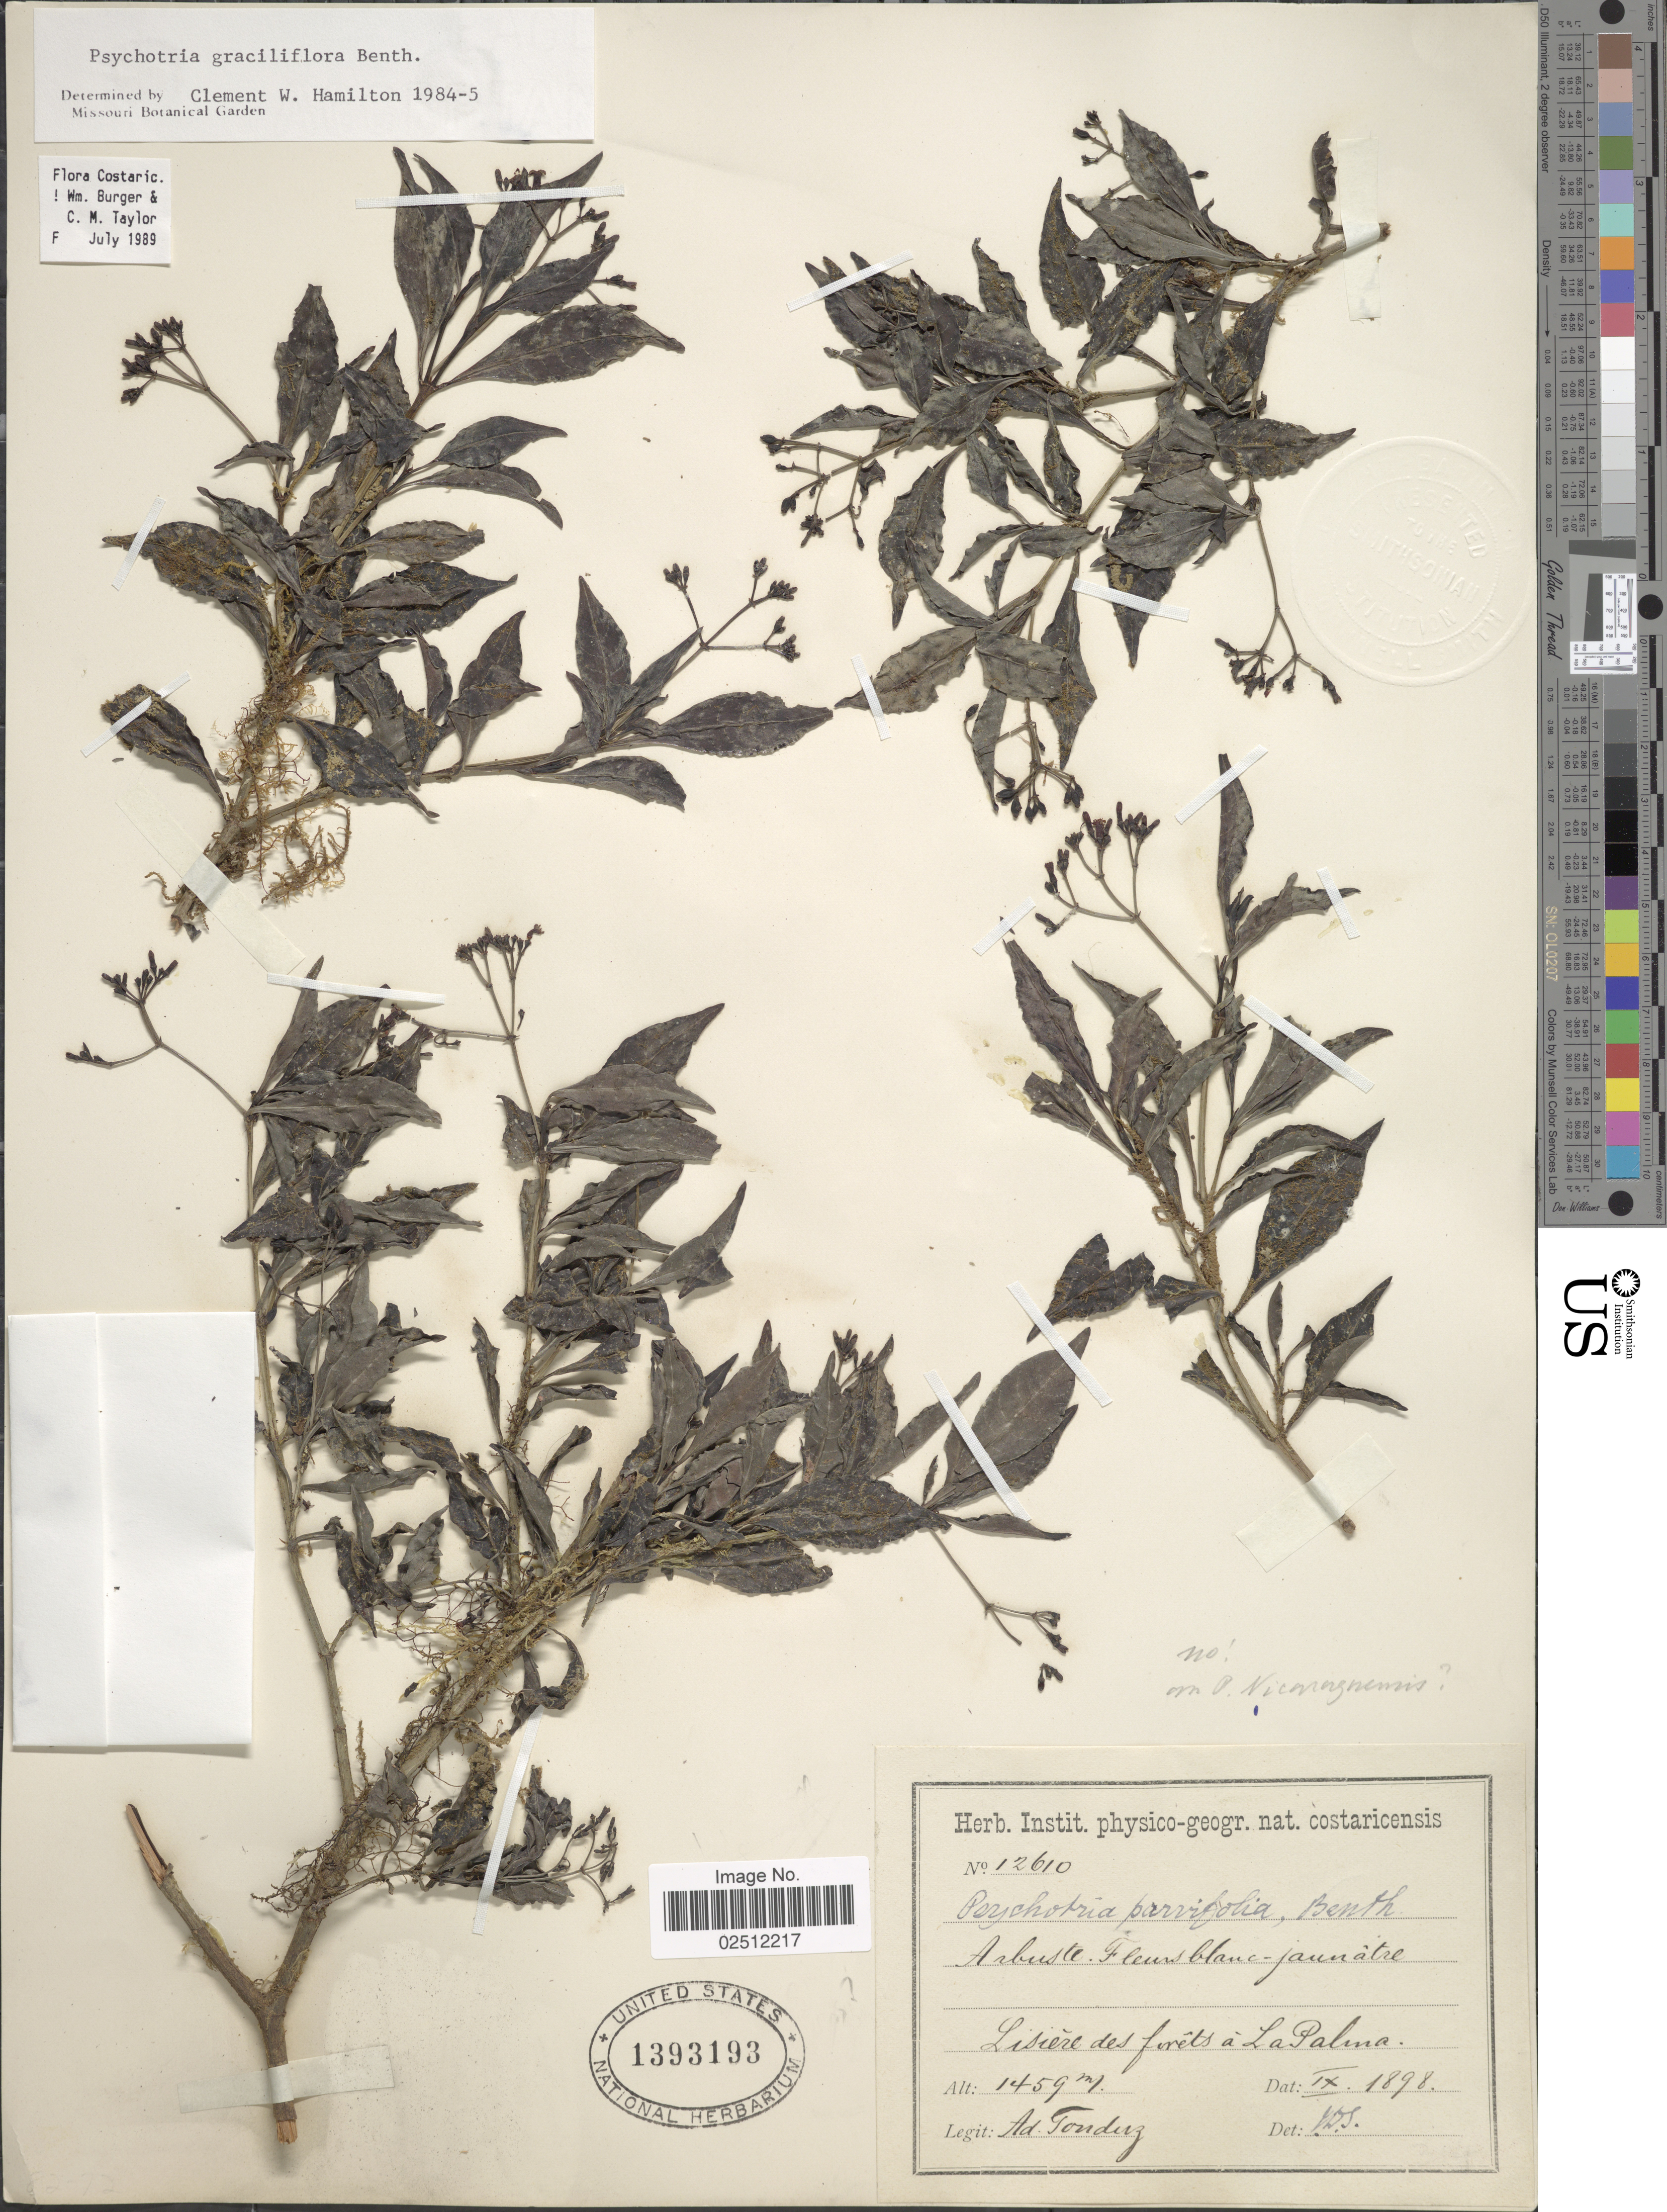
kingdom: Plantae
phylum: Tracheophyta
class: Magnoliopsida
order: Gentianales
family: Rubiaceae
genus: Psychotria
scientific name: Psychotria graciliflora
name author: Benth.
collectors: A. Tonduz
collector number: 12610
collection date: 1898-09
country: Costa Rica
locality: Lisiére des forets á La Palma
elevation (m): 1459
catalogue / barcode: US 1393193